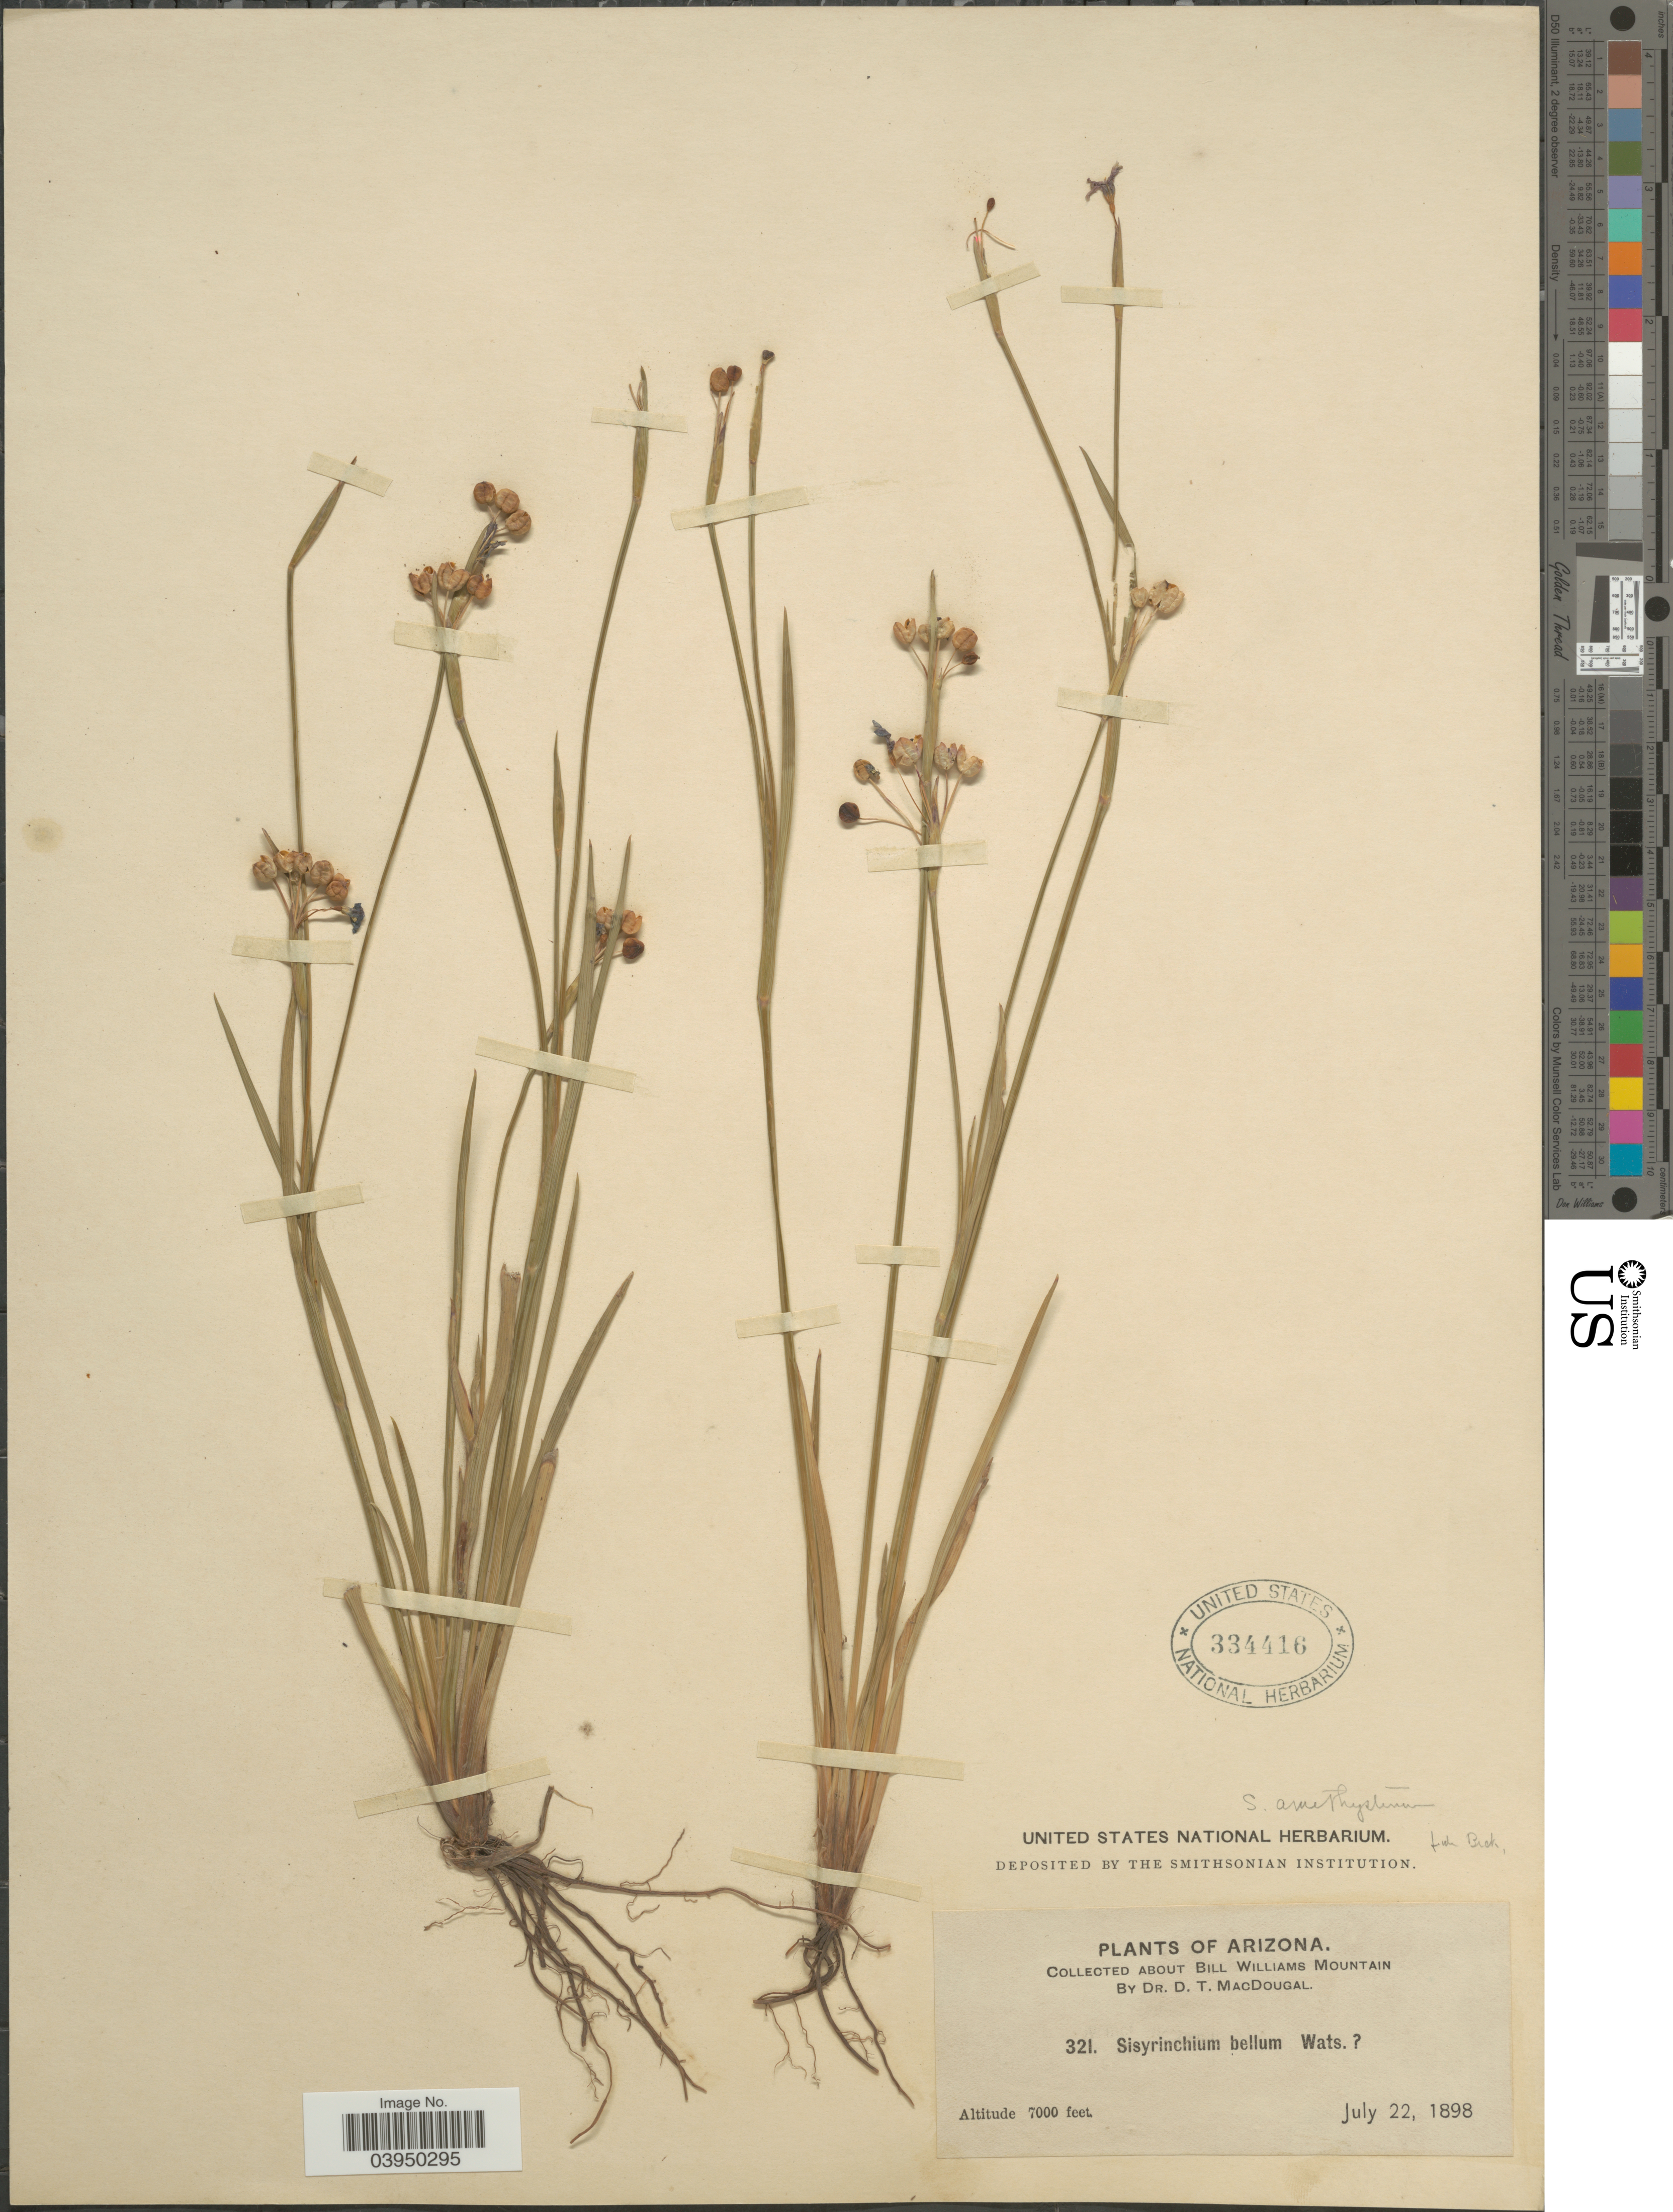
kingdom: Plantae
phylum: Tracheophyta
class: Liliopsida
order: Asparagales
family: Iridaceae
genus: Sisyrinchium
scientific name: Sisyrinchium amethystinum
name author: E.P. Bicknell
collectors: D. T. MacDougal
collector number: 321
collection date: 1898-07-22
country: United States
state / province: Arizona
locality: About Bill Williams Mountain.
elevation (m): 2134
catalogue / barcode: US 334416